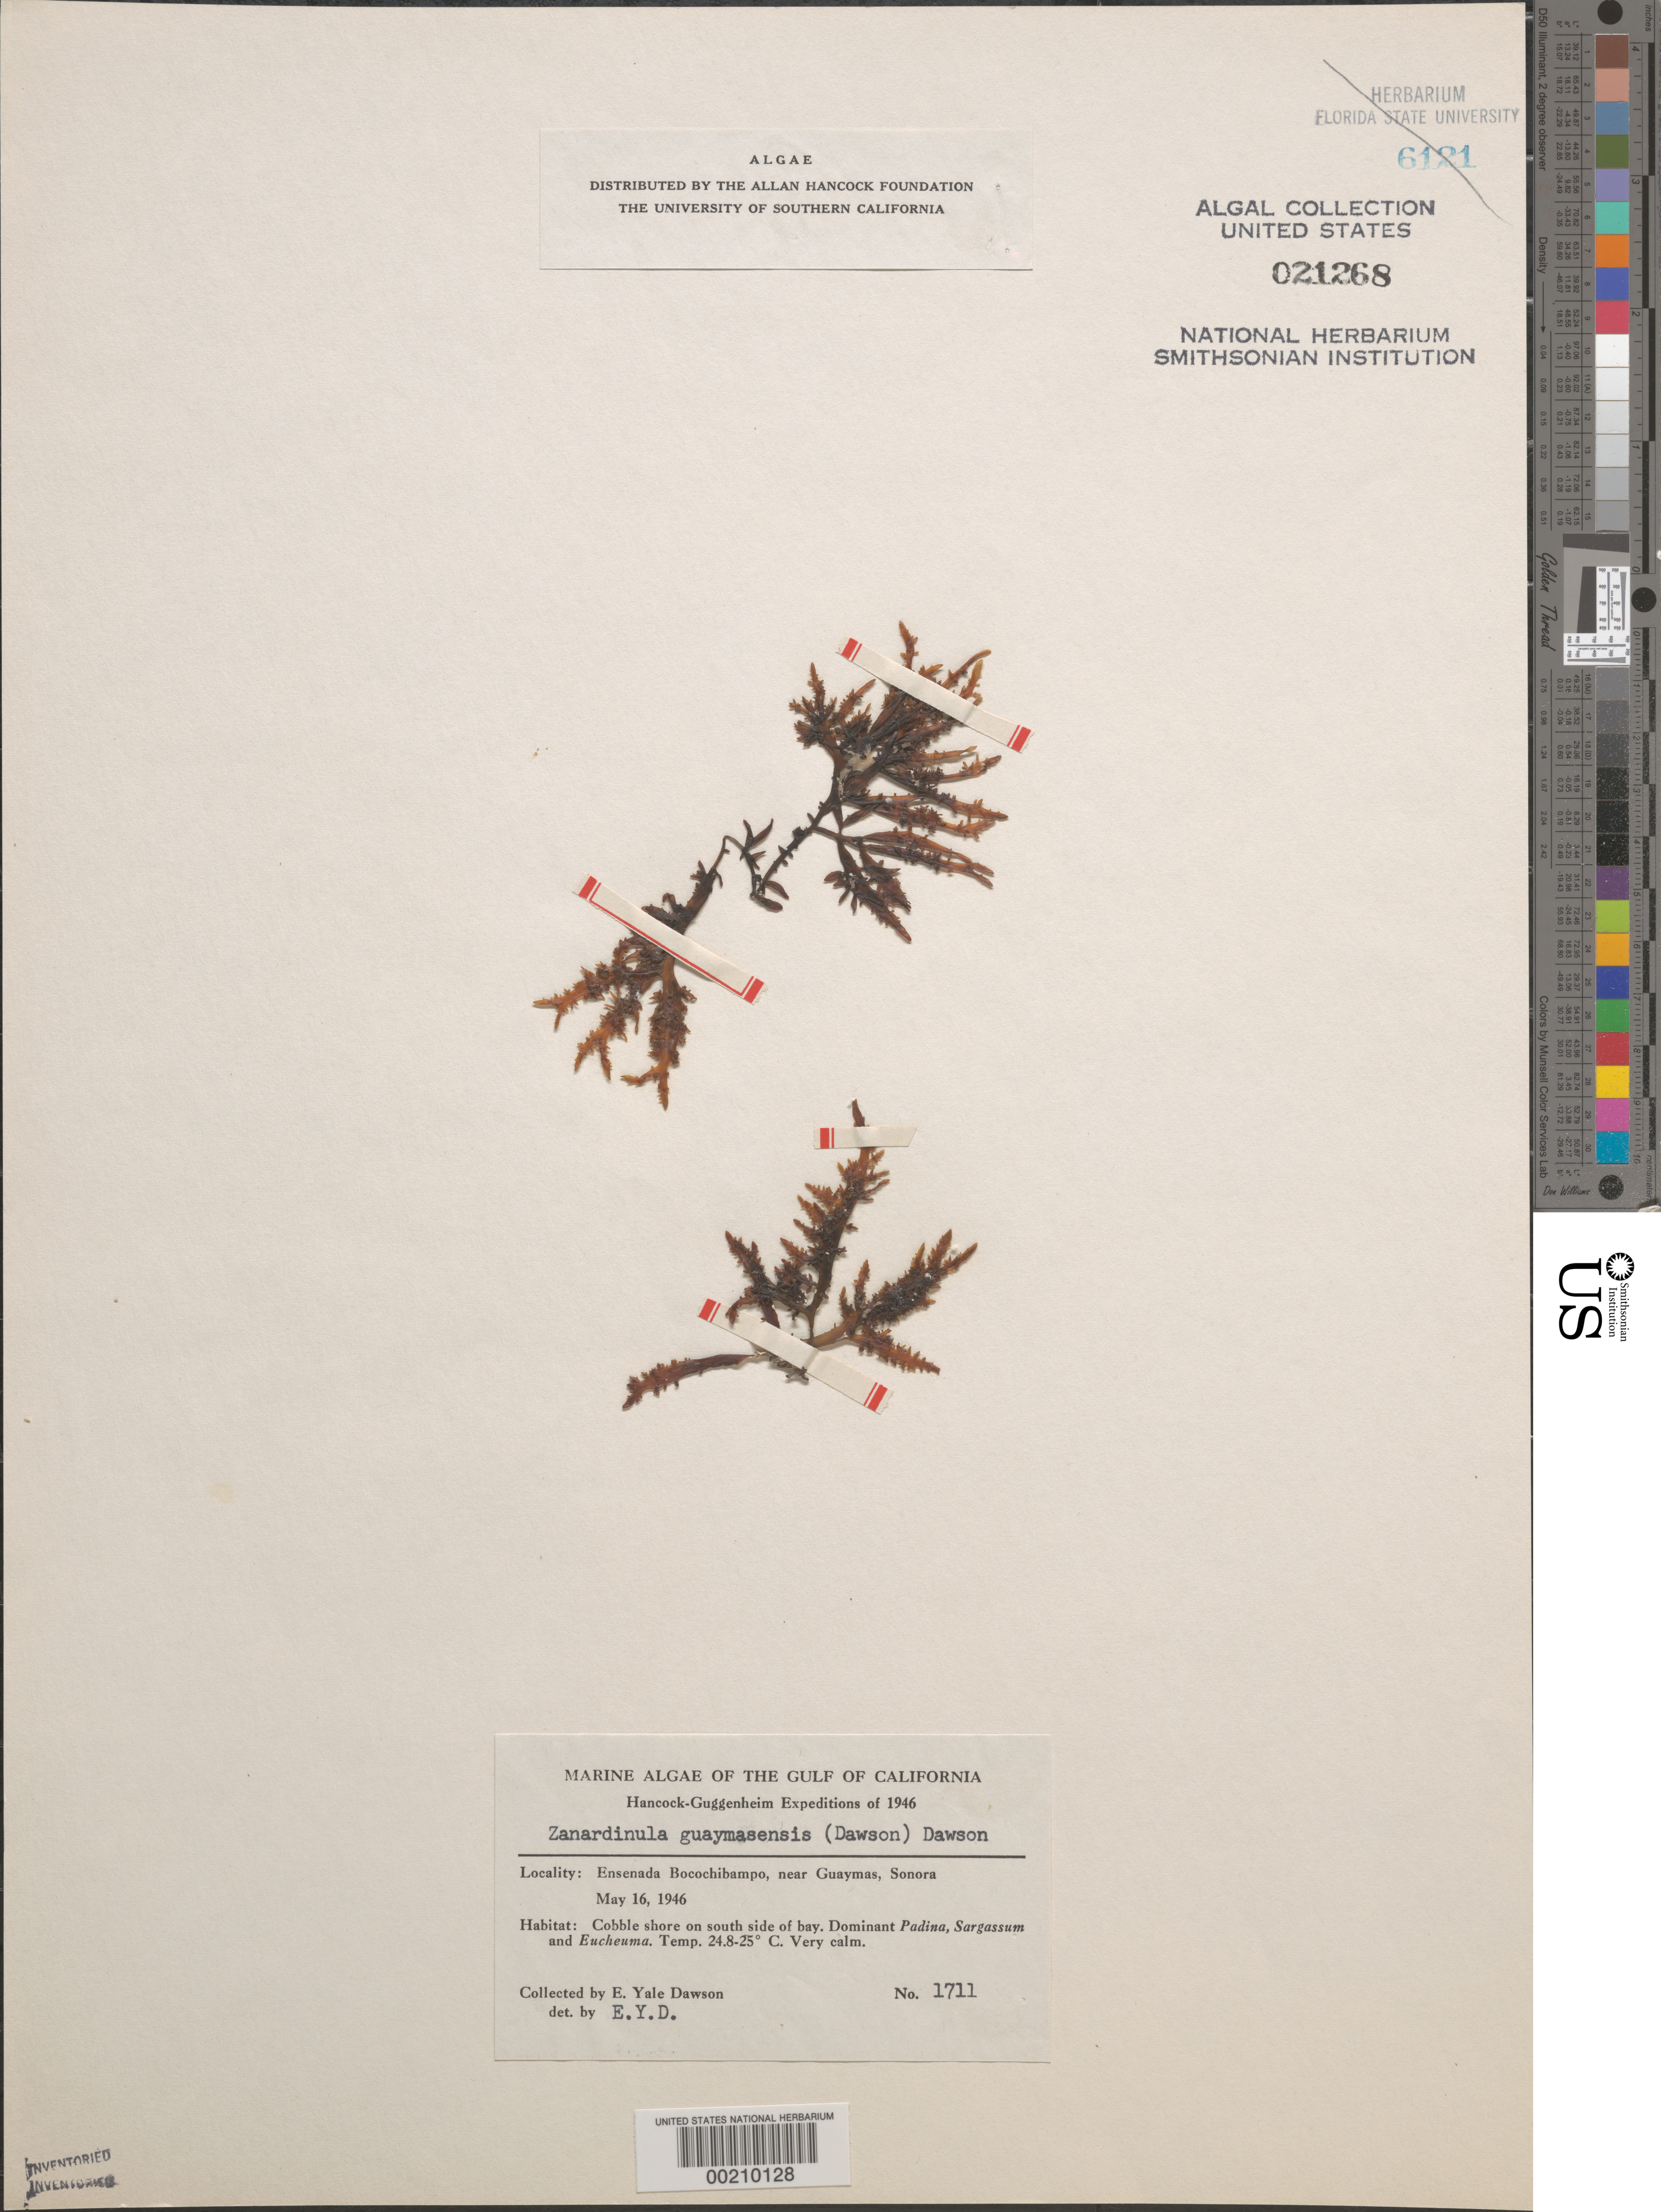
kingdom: Plantae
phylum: Rhodophyta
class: Florideophyceae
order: Cryptonemiales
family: Cryptonemiaceae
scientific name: Prionitis abbreviata var. guaymasensis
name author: (E.Y. Dawson) E.Y. Dawson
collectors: E. Y. Dawson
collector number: EYD 1711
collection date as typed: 16 May 1946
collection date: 1946-05-16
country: Mexico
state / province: Sonora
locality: Ensenada Bocochibampo, near Guaymas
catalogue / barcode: US 21268